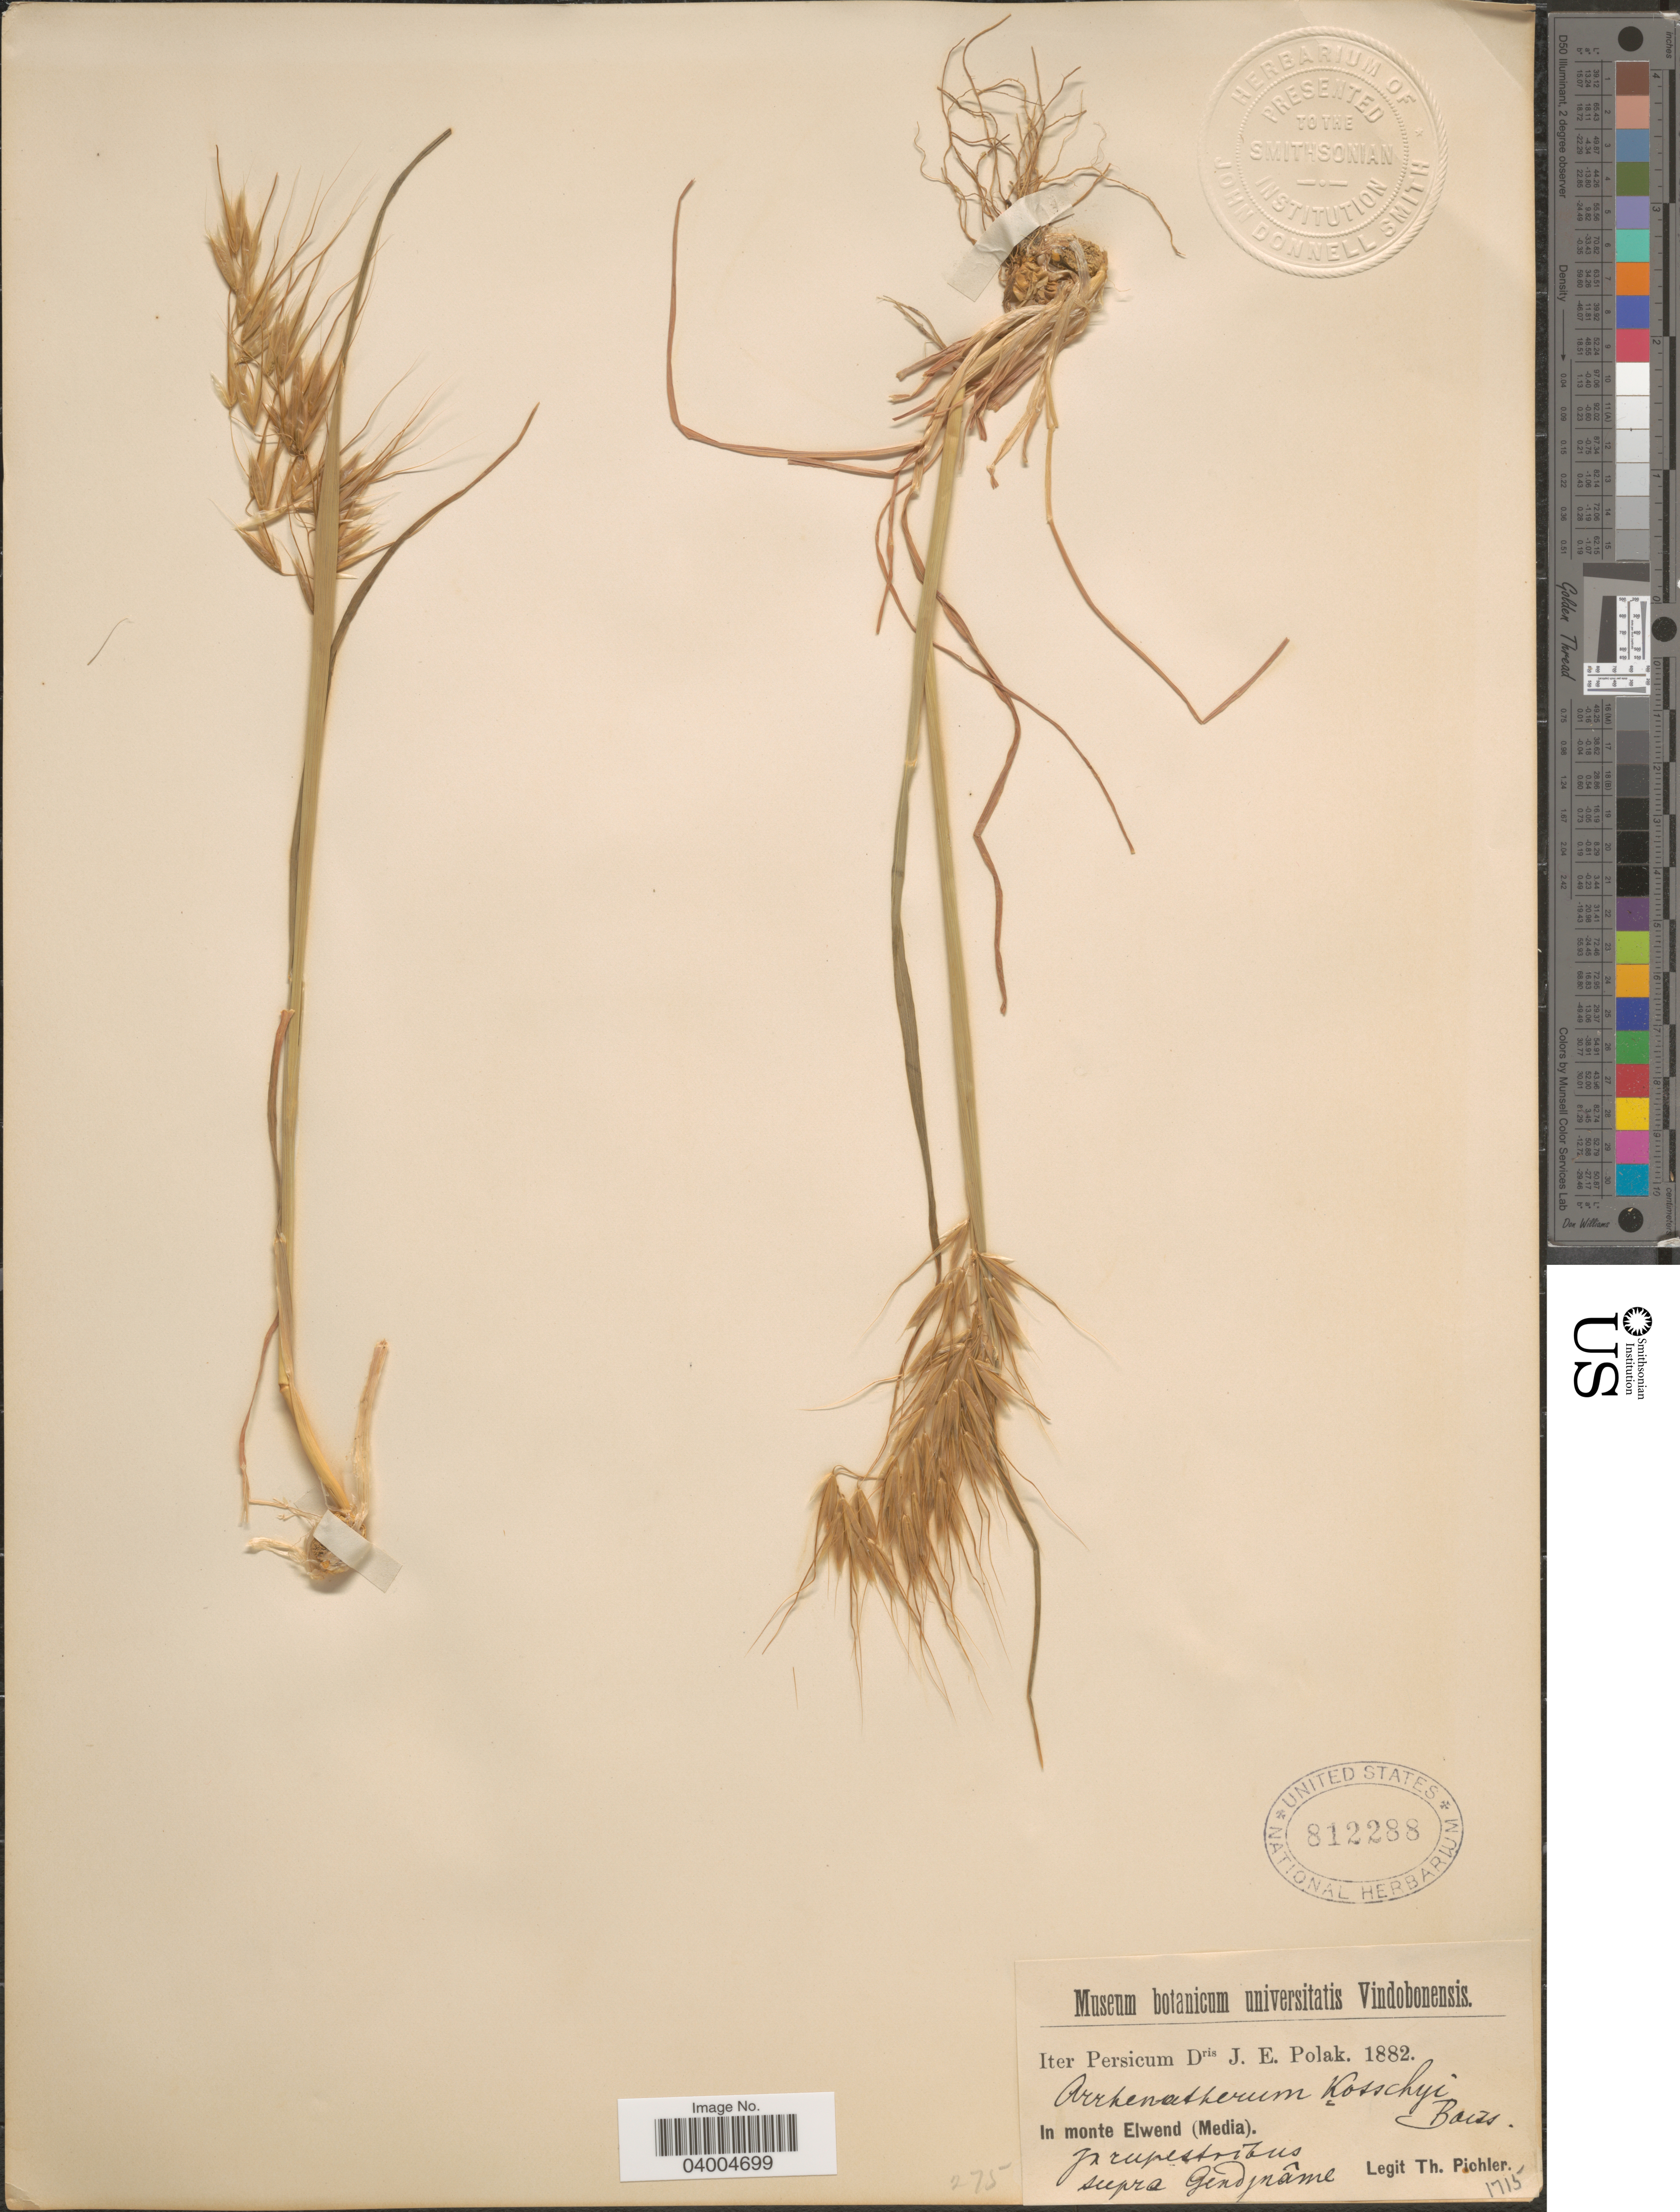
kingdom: Plantae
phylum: Tracheophyta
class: Liliopsida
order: Poales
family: Poaceae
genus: Arrhenatherum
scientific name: Arrhenatherum kotschyi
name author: Boiss.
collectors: T. Pichler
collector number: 1715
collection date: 1882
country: Iran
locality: Iter Persicum. In monte Elwend (Media). In rupestribus supra Gendjnâme.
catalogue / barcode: US 812288